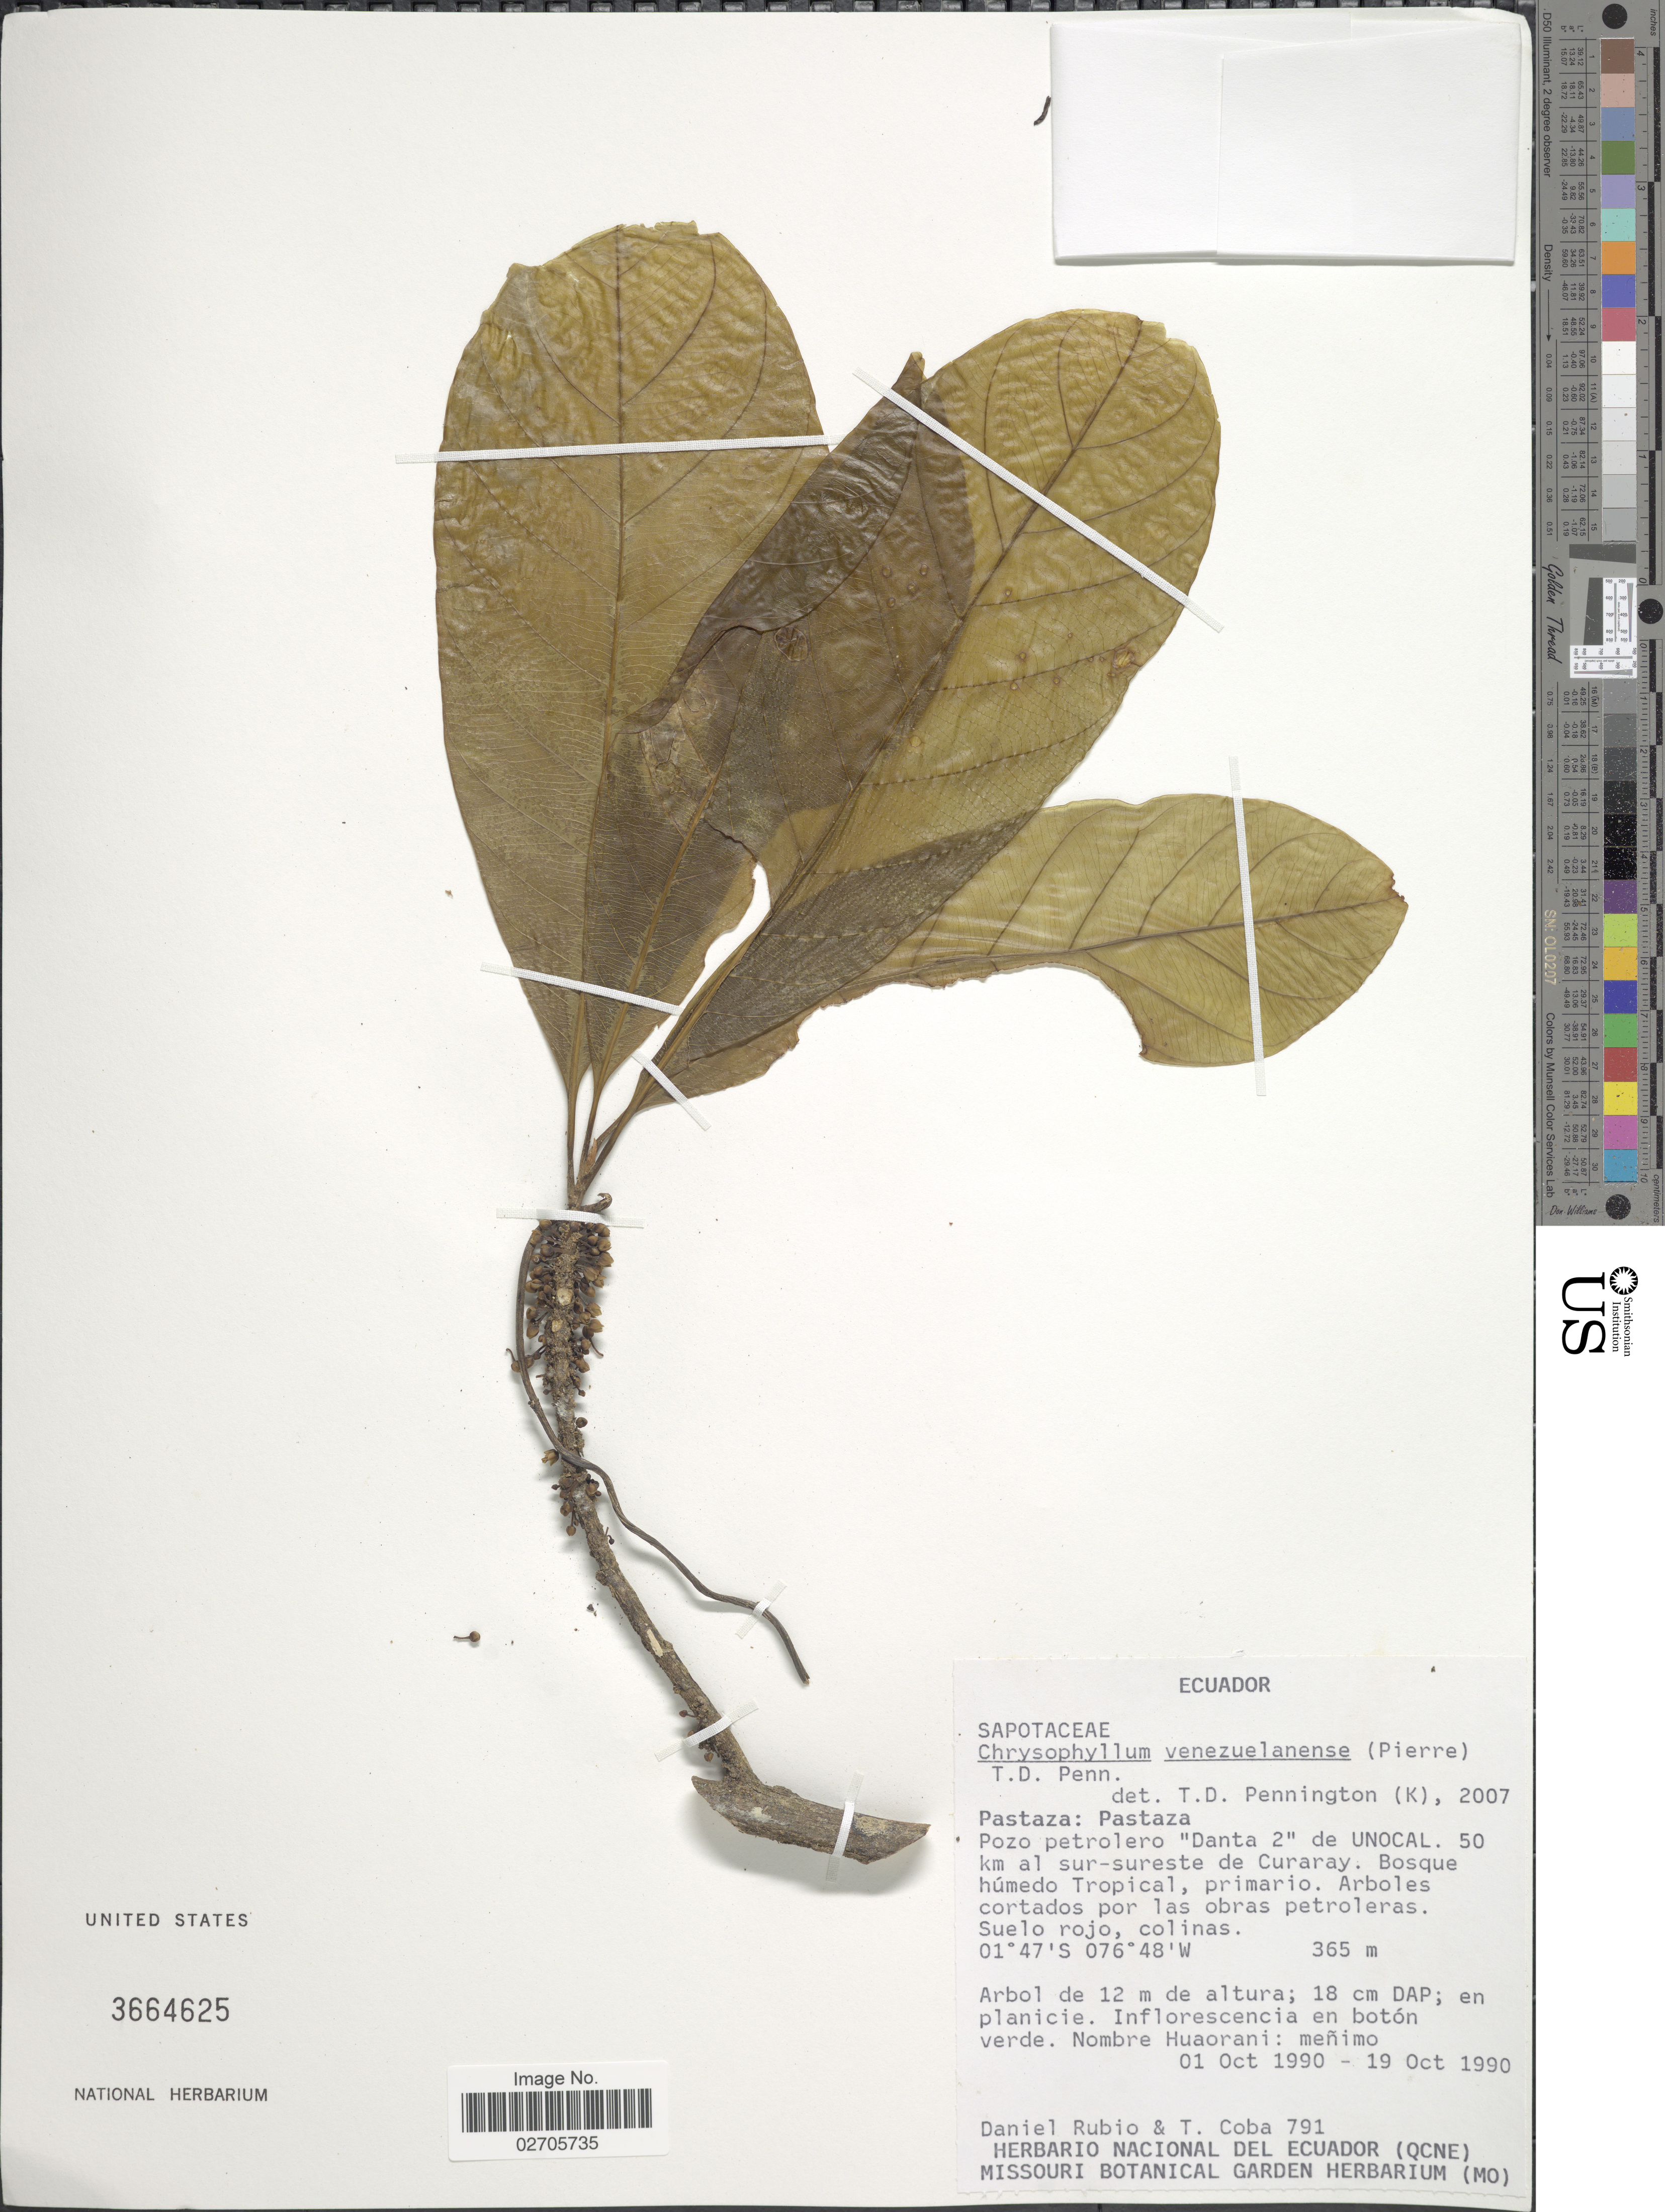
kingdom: Plantae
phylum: Tracheophyta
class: Magnoliopsida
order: Ericales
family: Sapotaceae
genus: Chrysophyllum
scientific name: Chrysophyllum venezuelanense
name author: (Pierre) T.D. Penn.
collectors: D. Rubio & T. Coba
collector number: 791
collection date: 1990-10-01/1990-10-19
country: Ecuador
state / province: Pastaza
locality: Pastaza, Pozo petrolero 'Danta 2' de UNOCAL, 50 km al sur-sureste de Curaray.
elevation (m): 365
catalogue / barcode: US 3664625